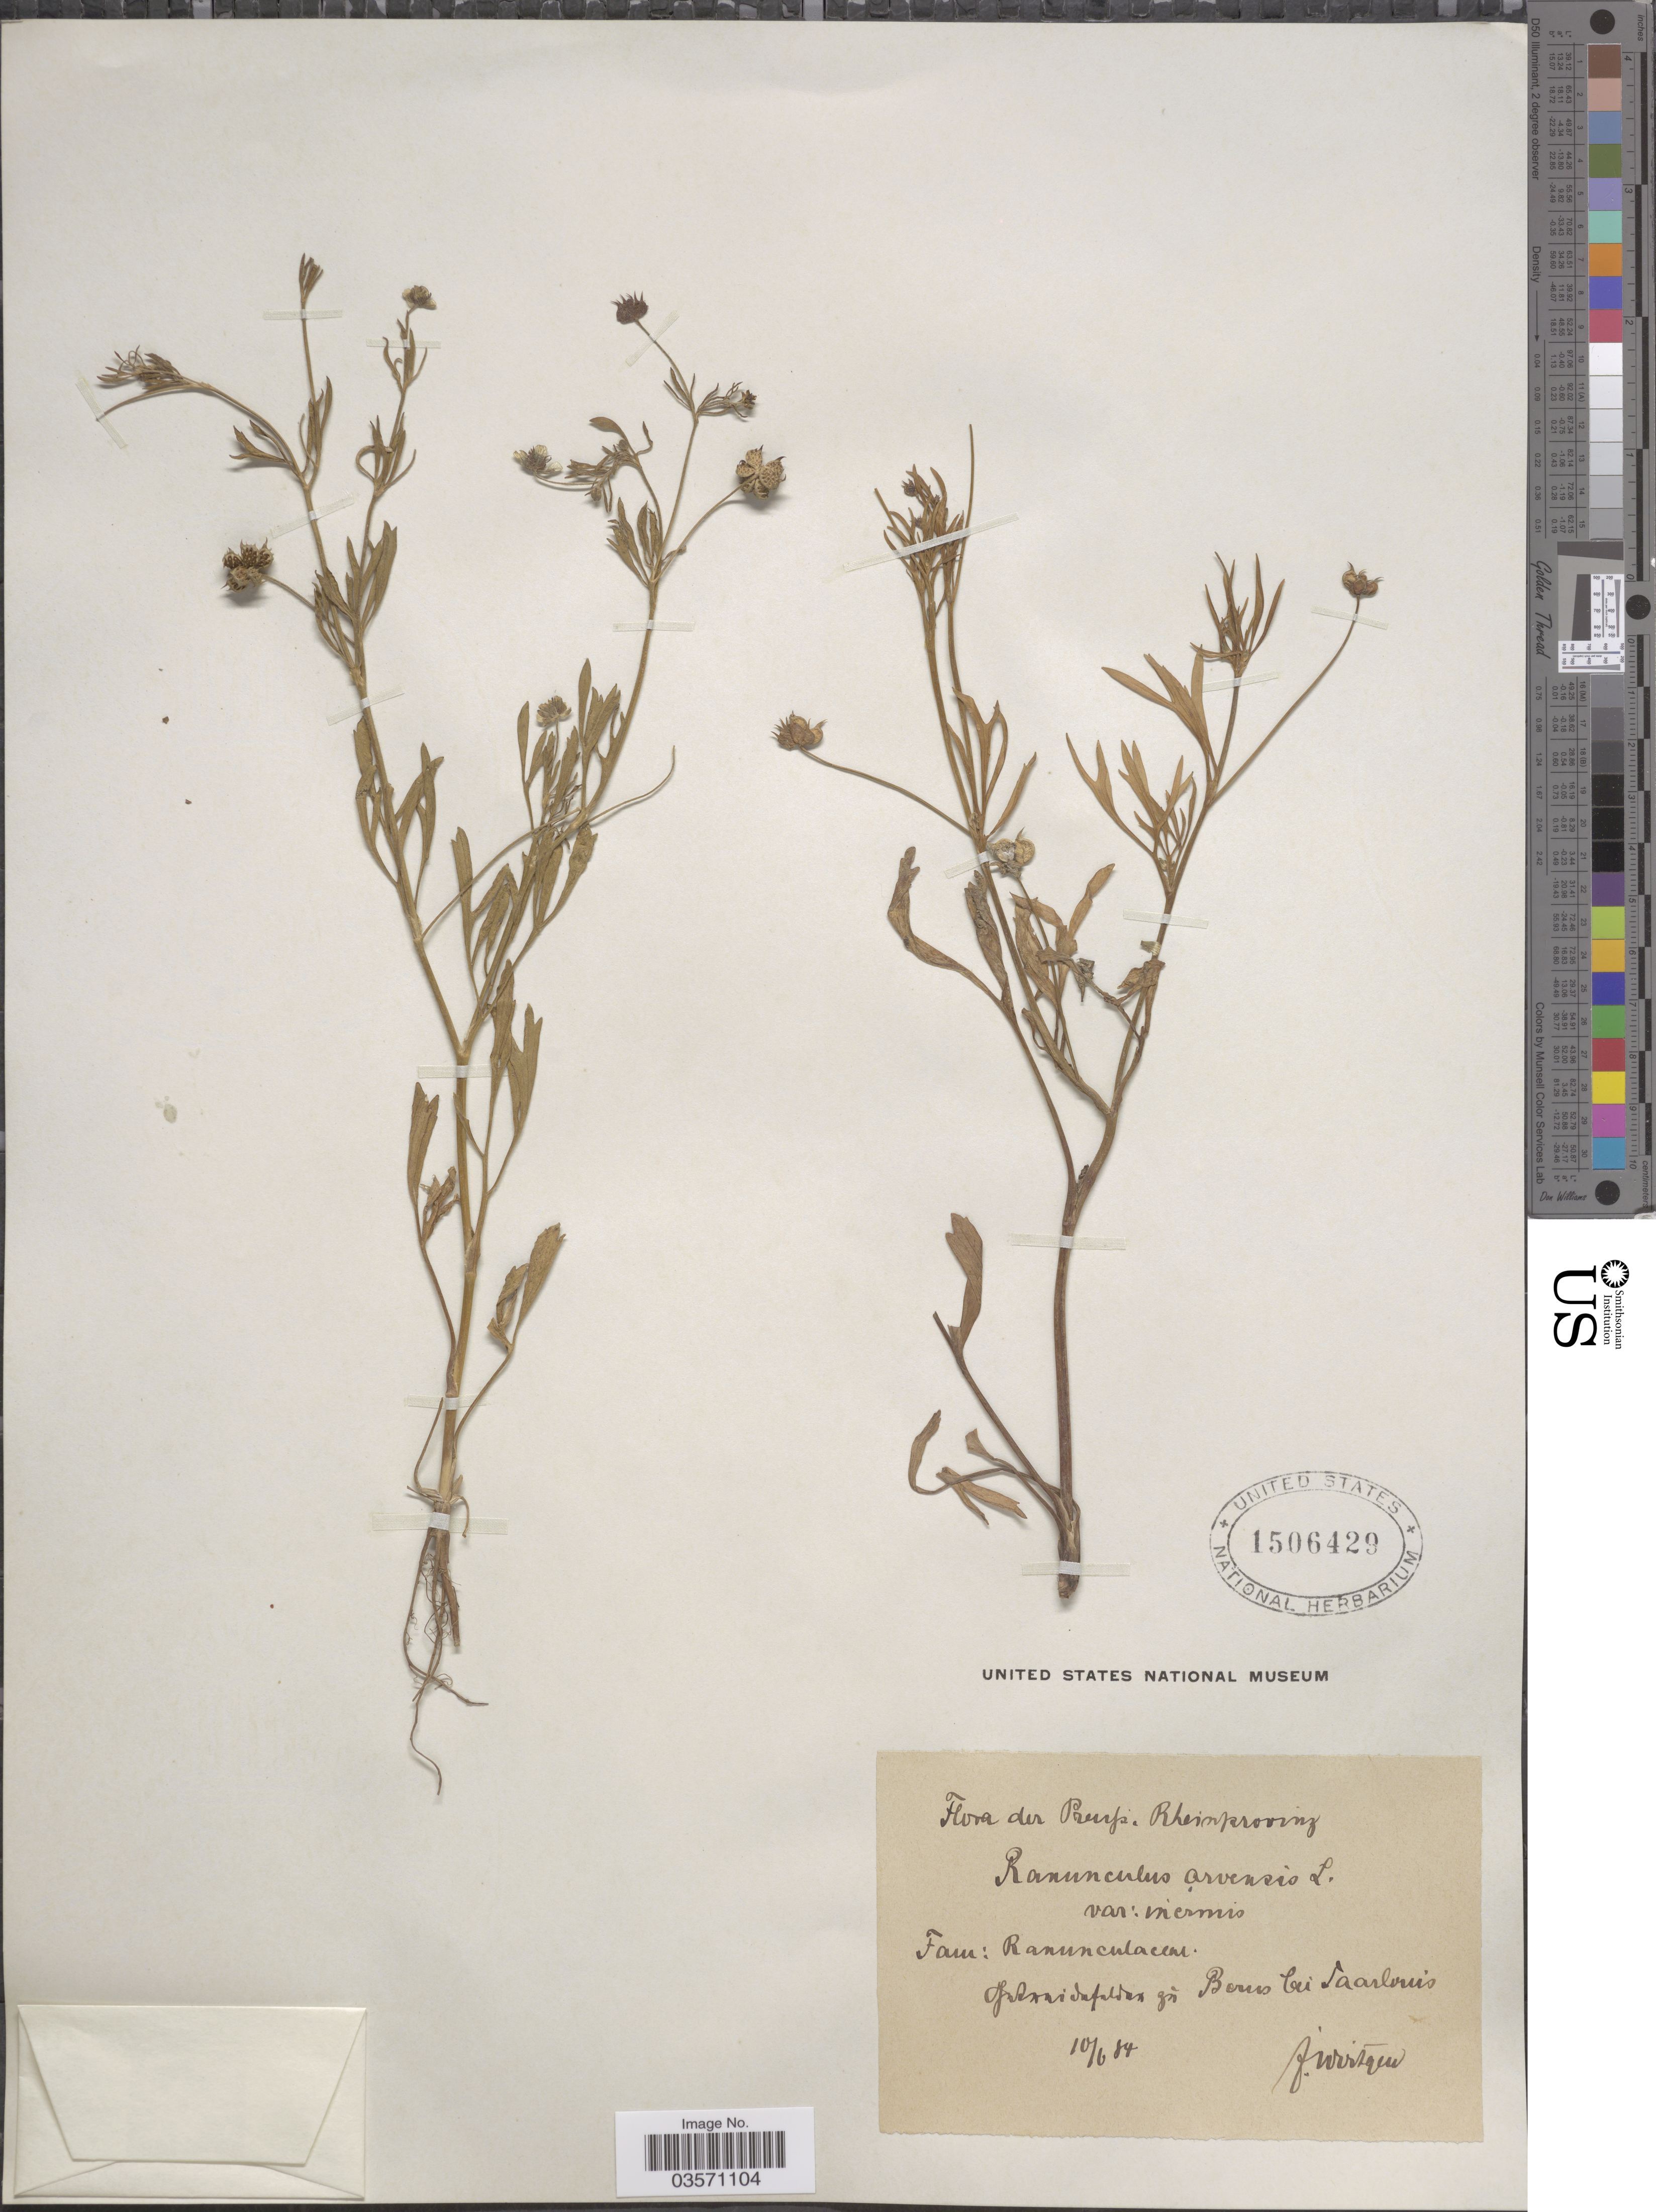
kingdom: Plantae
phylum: Tracheophyta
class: Magnoliopsida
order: Ranunculales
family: Ranunculaceae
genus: Ranunculus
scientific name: Ranunculus arvensis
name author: L.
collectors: F. Wirtgen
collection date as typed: Transcribed d/m/y: 10/6/84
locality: Preisse. Rheinprovinz, [Foreign script] zn Borus bei Saarvuis[interpreted].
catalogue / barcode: US 1506429